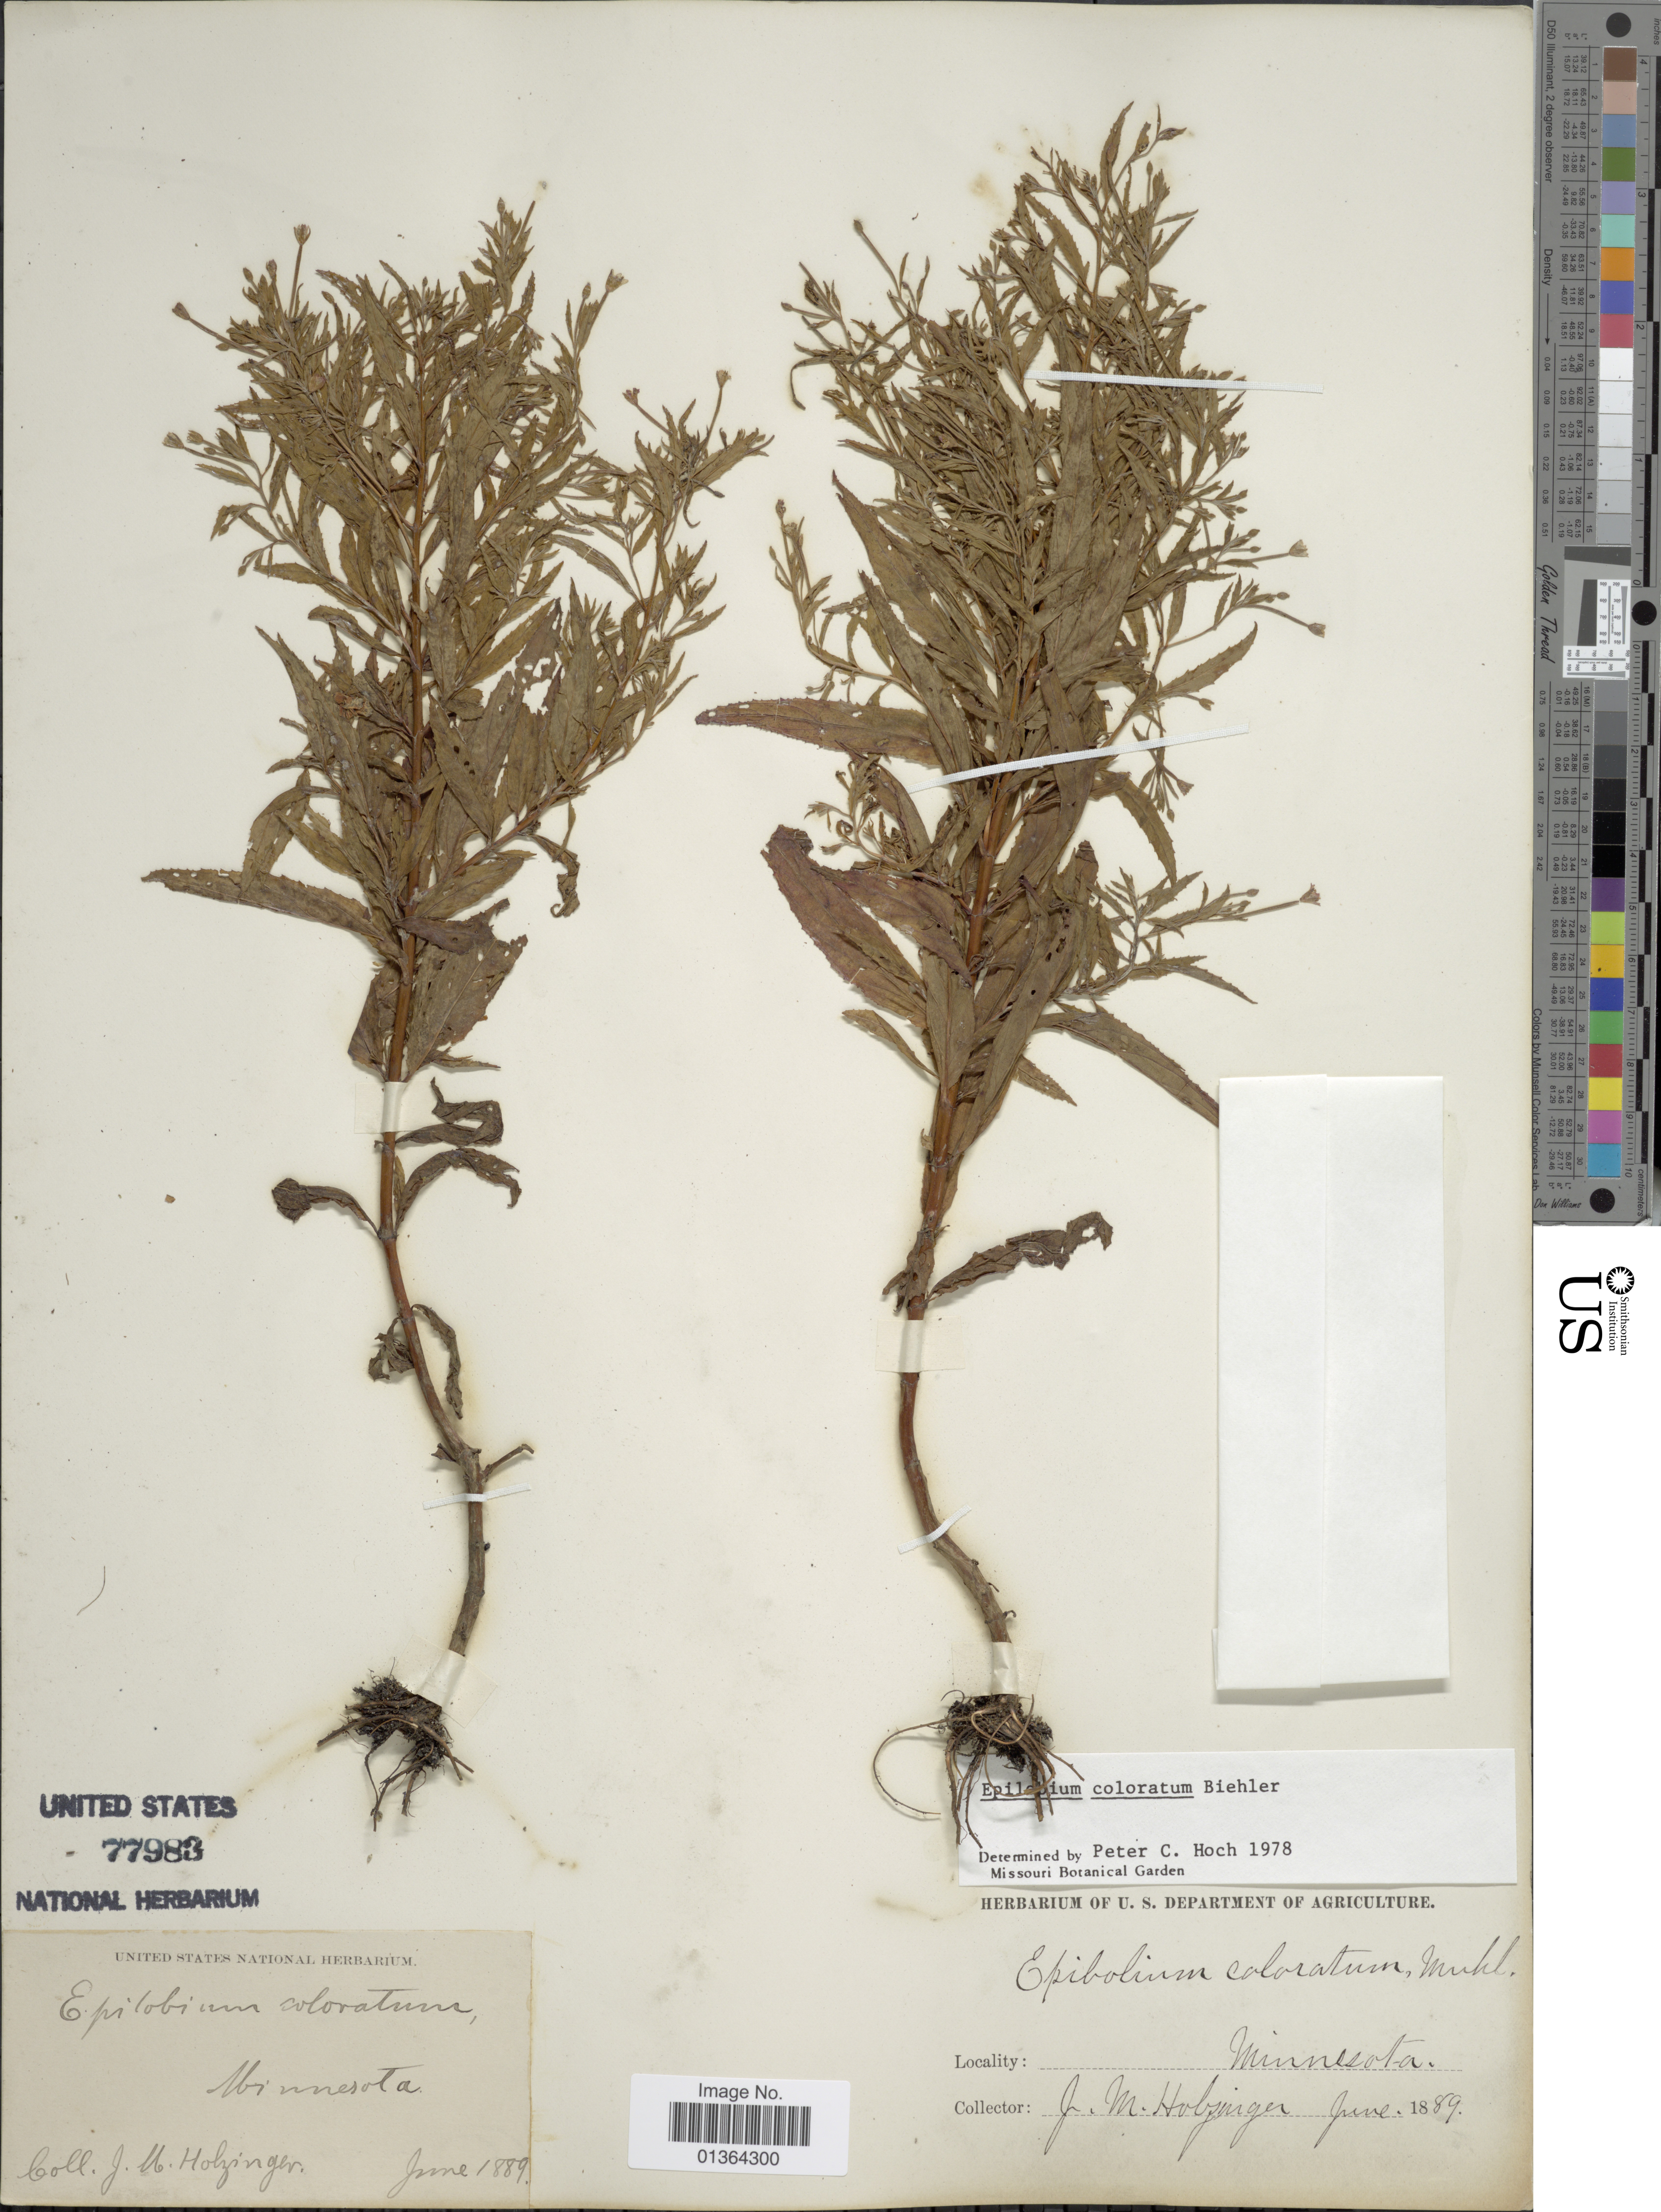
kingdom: Plantae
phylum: Tracheophyta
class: Magnoliopsida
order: Myrtales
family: Onagraceae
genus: Epilobium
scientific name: Epilobium coloratum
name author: Biehler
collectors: J. M. Holzinger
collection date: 1889-06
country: United States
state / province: Minnesota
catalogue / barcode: US 77983